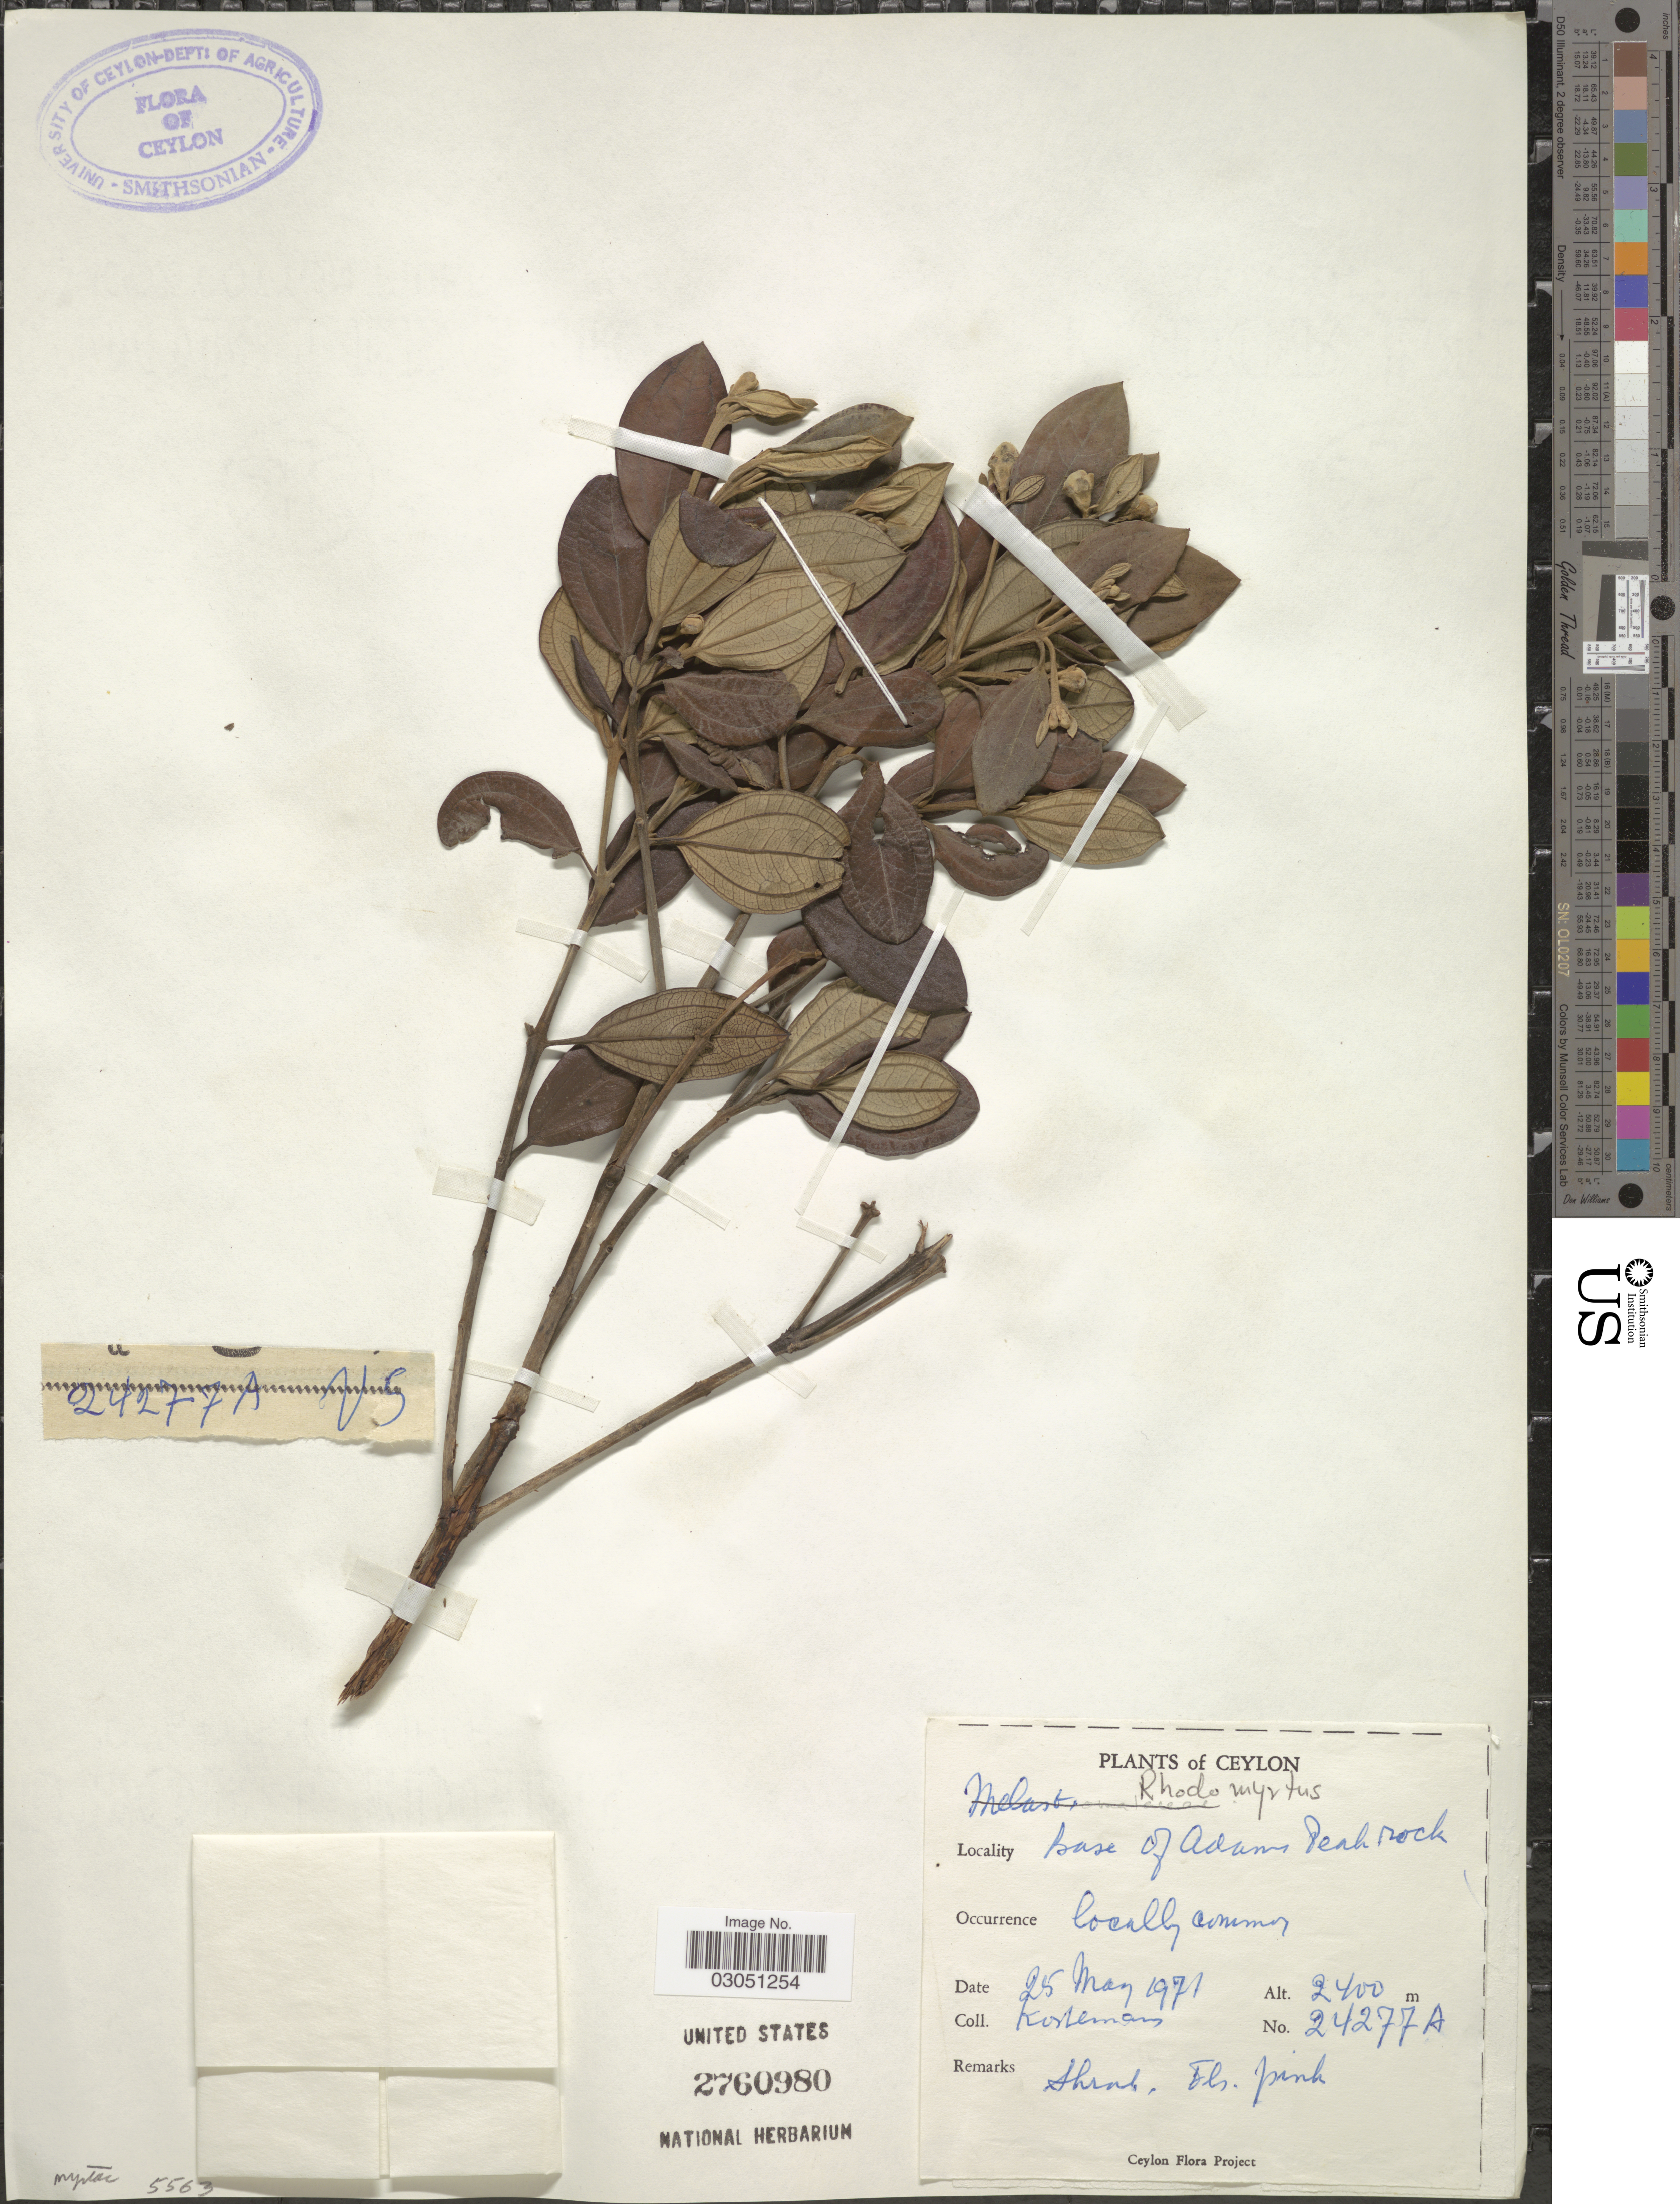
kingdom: Plantae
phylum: Tracheophyta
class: Magnoliopsida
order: Myrtales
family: Myrtaceae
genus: Rhodomyrtus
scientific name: Rhodomyrtus sp.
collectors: Kostermans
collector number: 24277A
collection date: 1971-05-25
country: Sri Lanka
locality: Ceylon, Base of Adams Peak rock.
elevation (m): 2400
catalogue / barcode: US 2760980